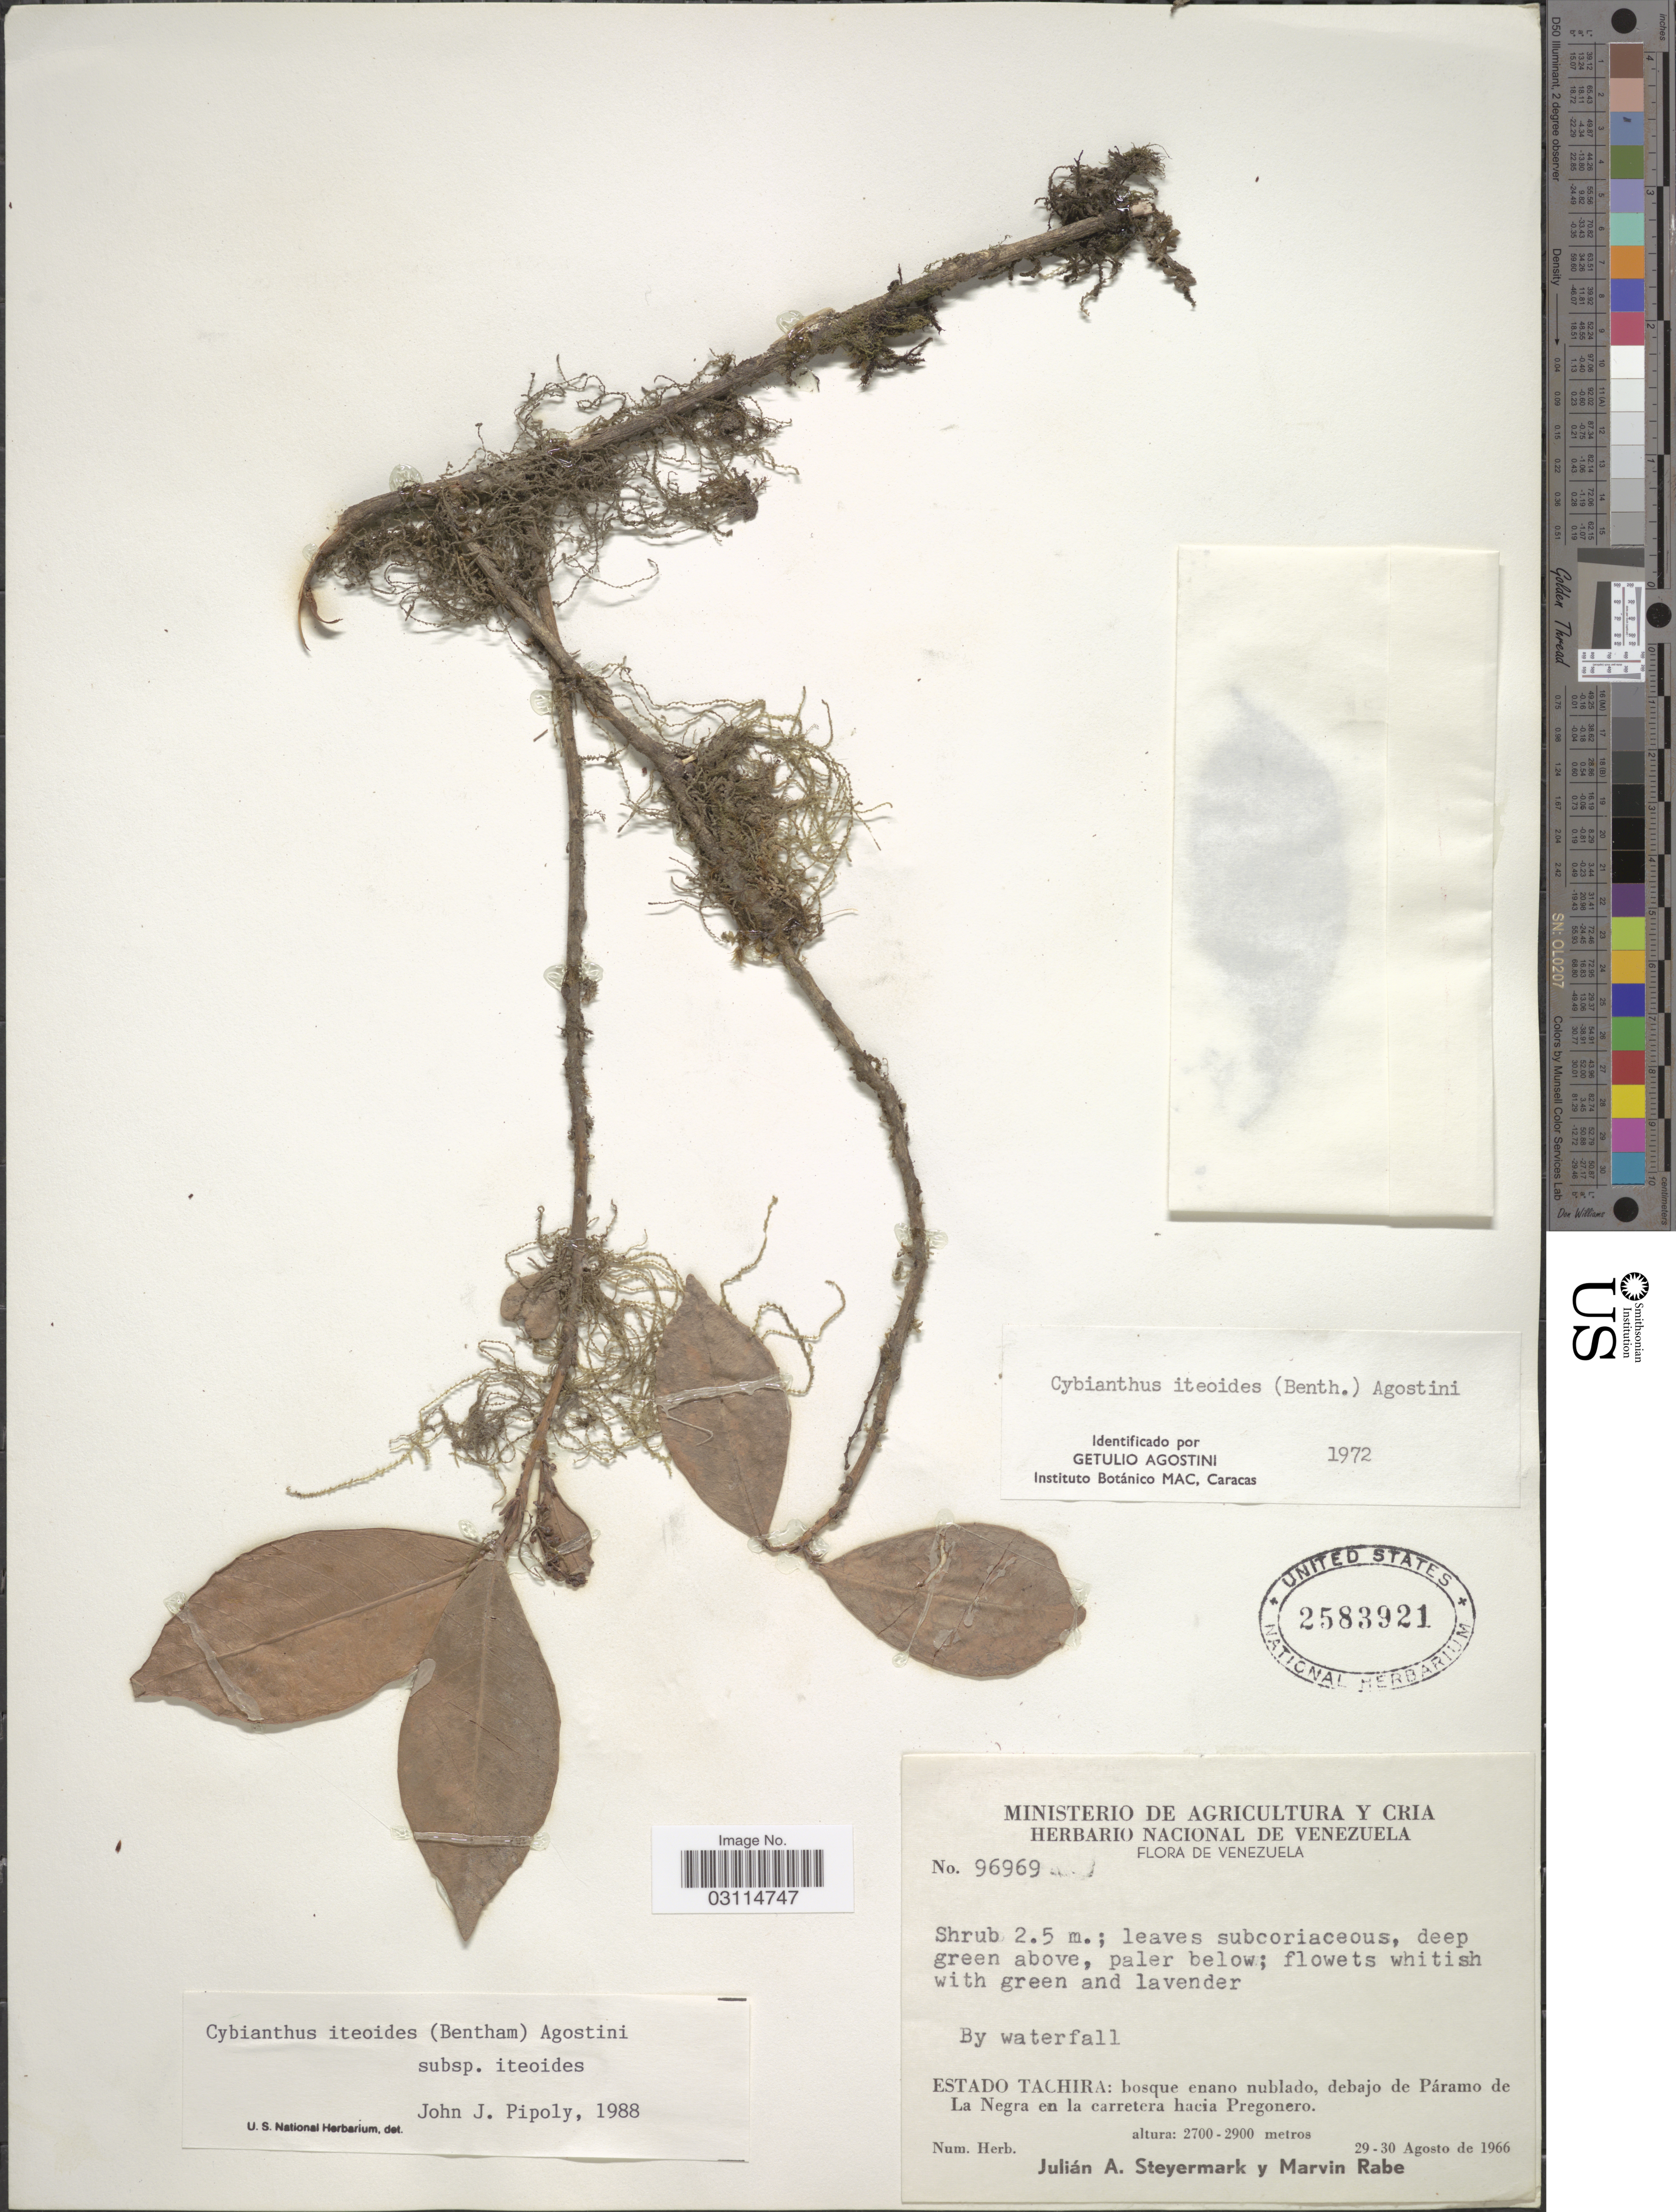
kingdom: Plantae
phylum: Tracheophyta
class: Magnoliopsida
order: Ericales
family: Primulaceae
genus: Cybianthus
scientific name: Cybianthus iteoides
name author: (Benth.) G. Agostini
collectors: J. Steyermark & M. Rabe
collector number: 96969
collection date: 1966-08-29/1966-08-30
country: Venezuela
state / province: Tachira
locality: Bosque enano nublado, debajo de Páramo de La Negra en la carretera hacia Pregonero.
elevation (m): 2700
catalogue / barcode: US 2583921